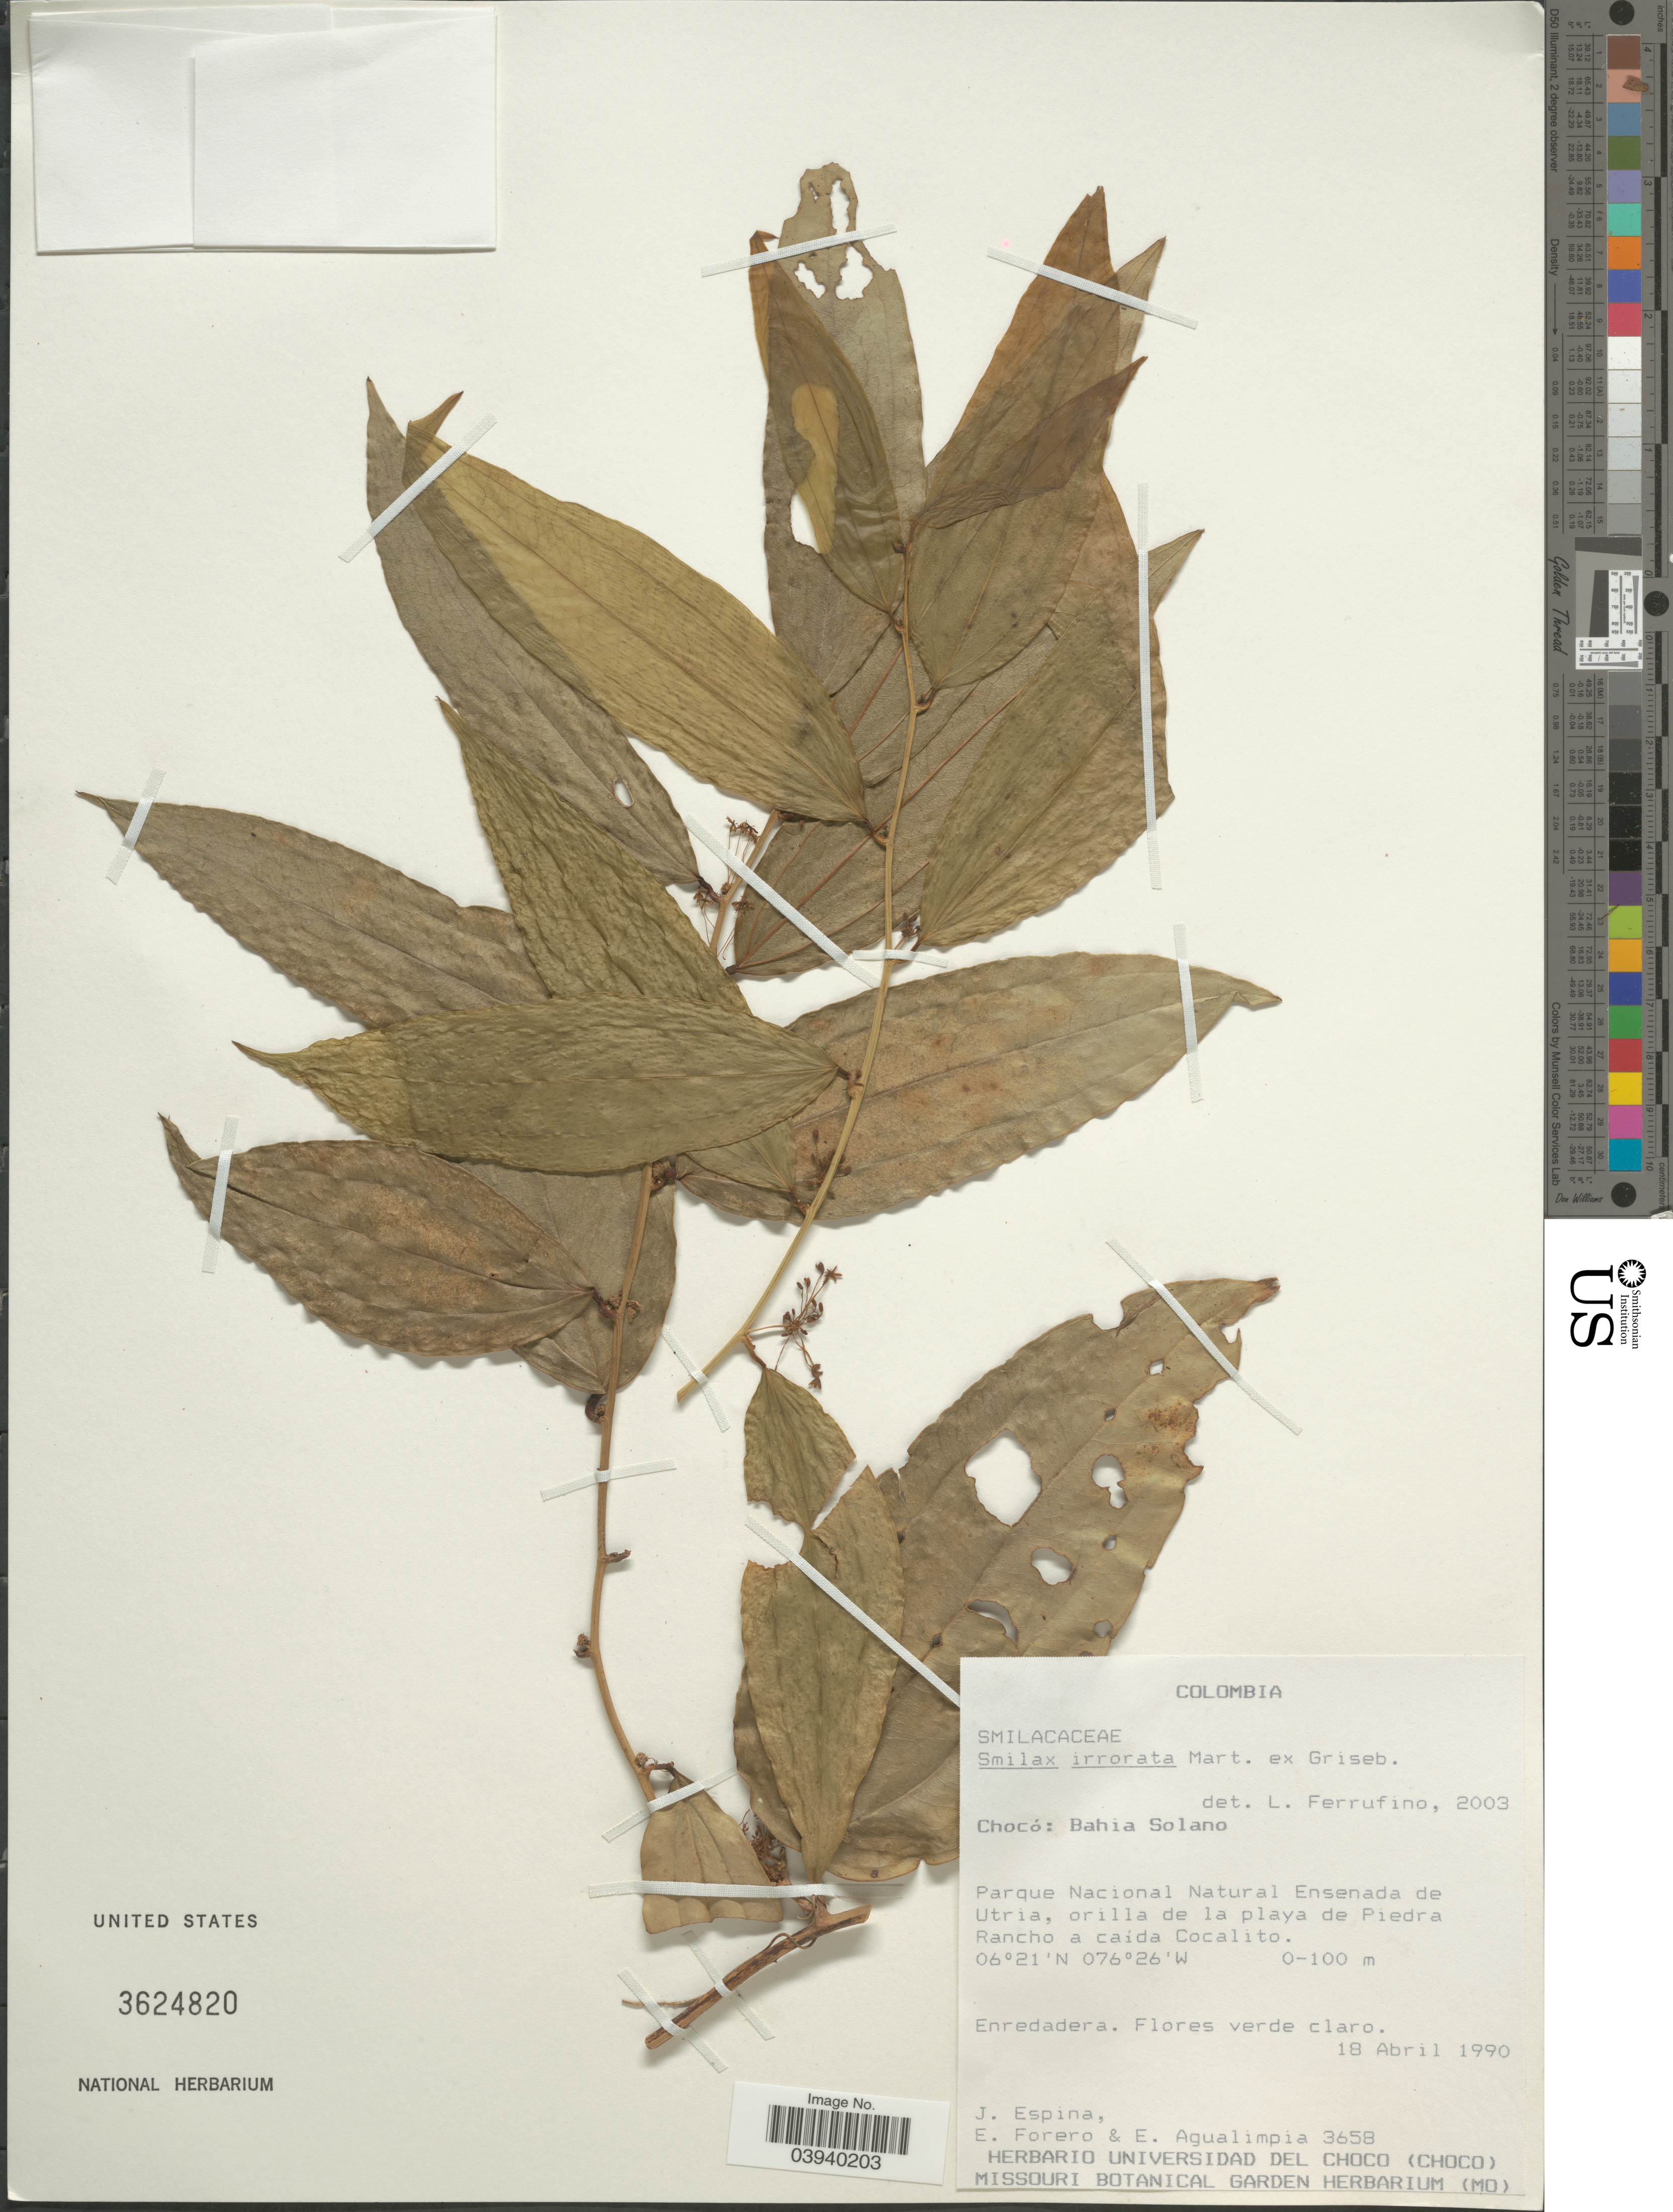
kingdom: Plantae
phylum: Tracheophyta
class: Liliopsida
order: Liliales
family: Smilacaceae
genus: Smilax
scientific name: Smilax irrorata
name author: Mart. ex Griseb.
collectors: J. Espina, E. Forero & E. D. Agualimpia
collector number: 3658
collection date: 1990-04-18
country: Colombia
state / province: Chocó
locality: Bahia Solano. Parque Nacional Natural Ensenada de Utria, orilla de la playa de Piedra Rancho a caída Cocalito.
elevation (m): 0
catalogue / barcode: US 3624820